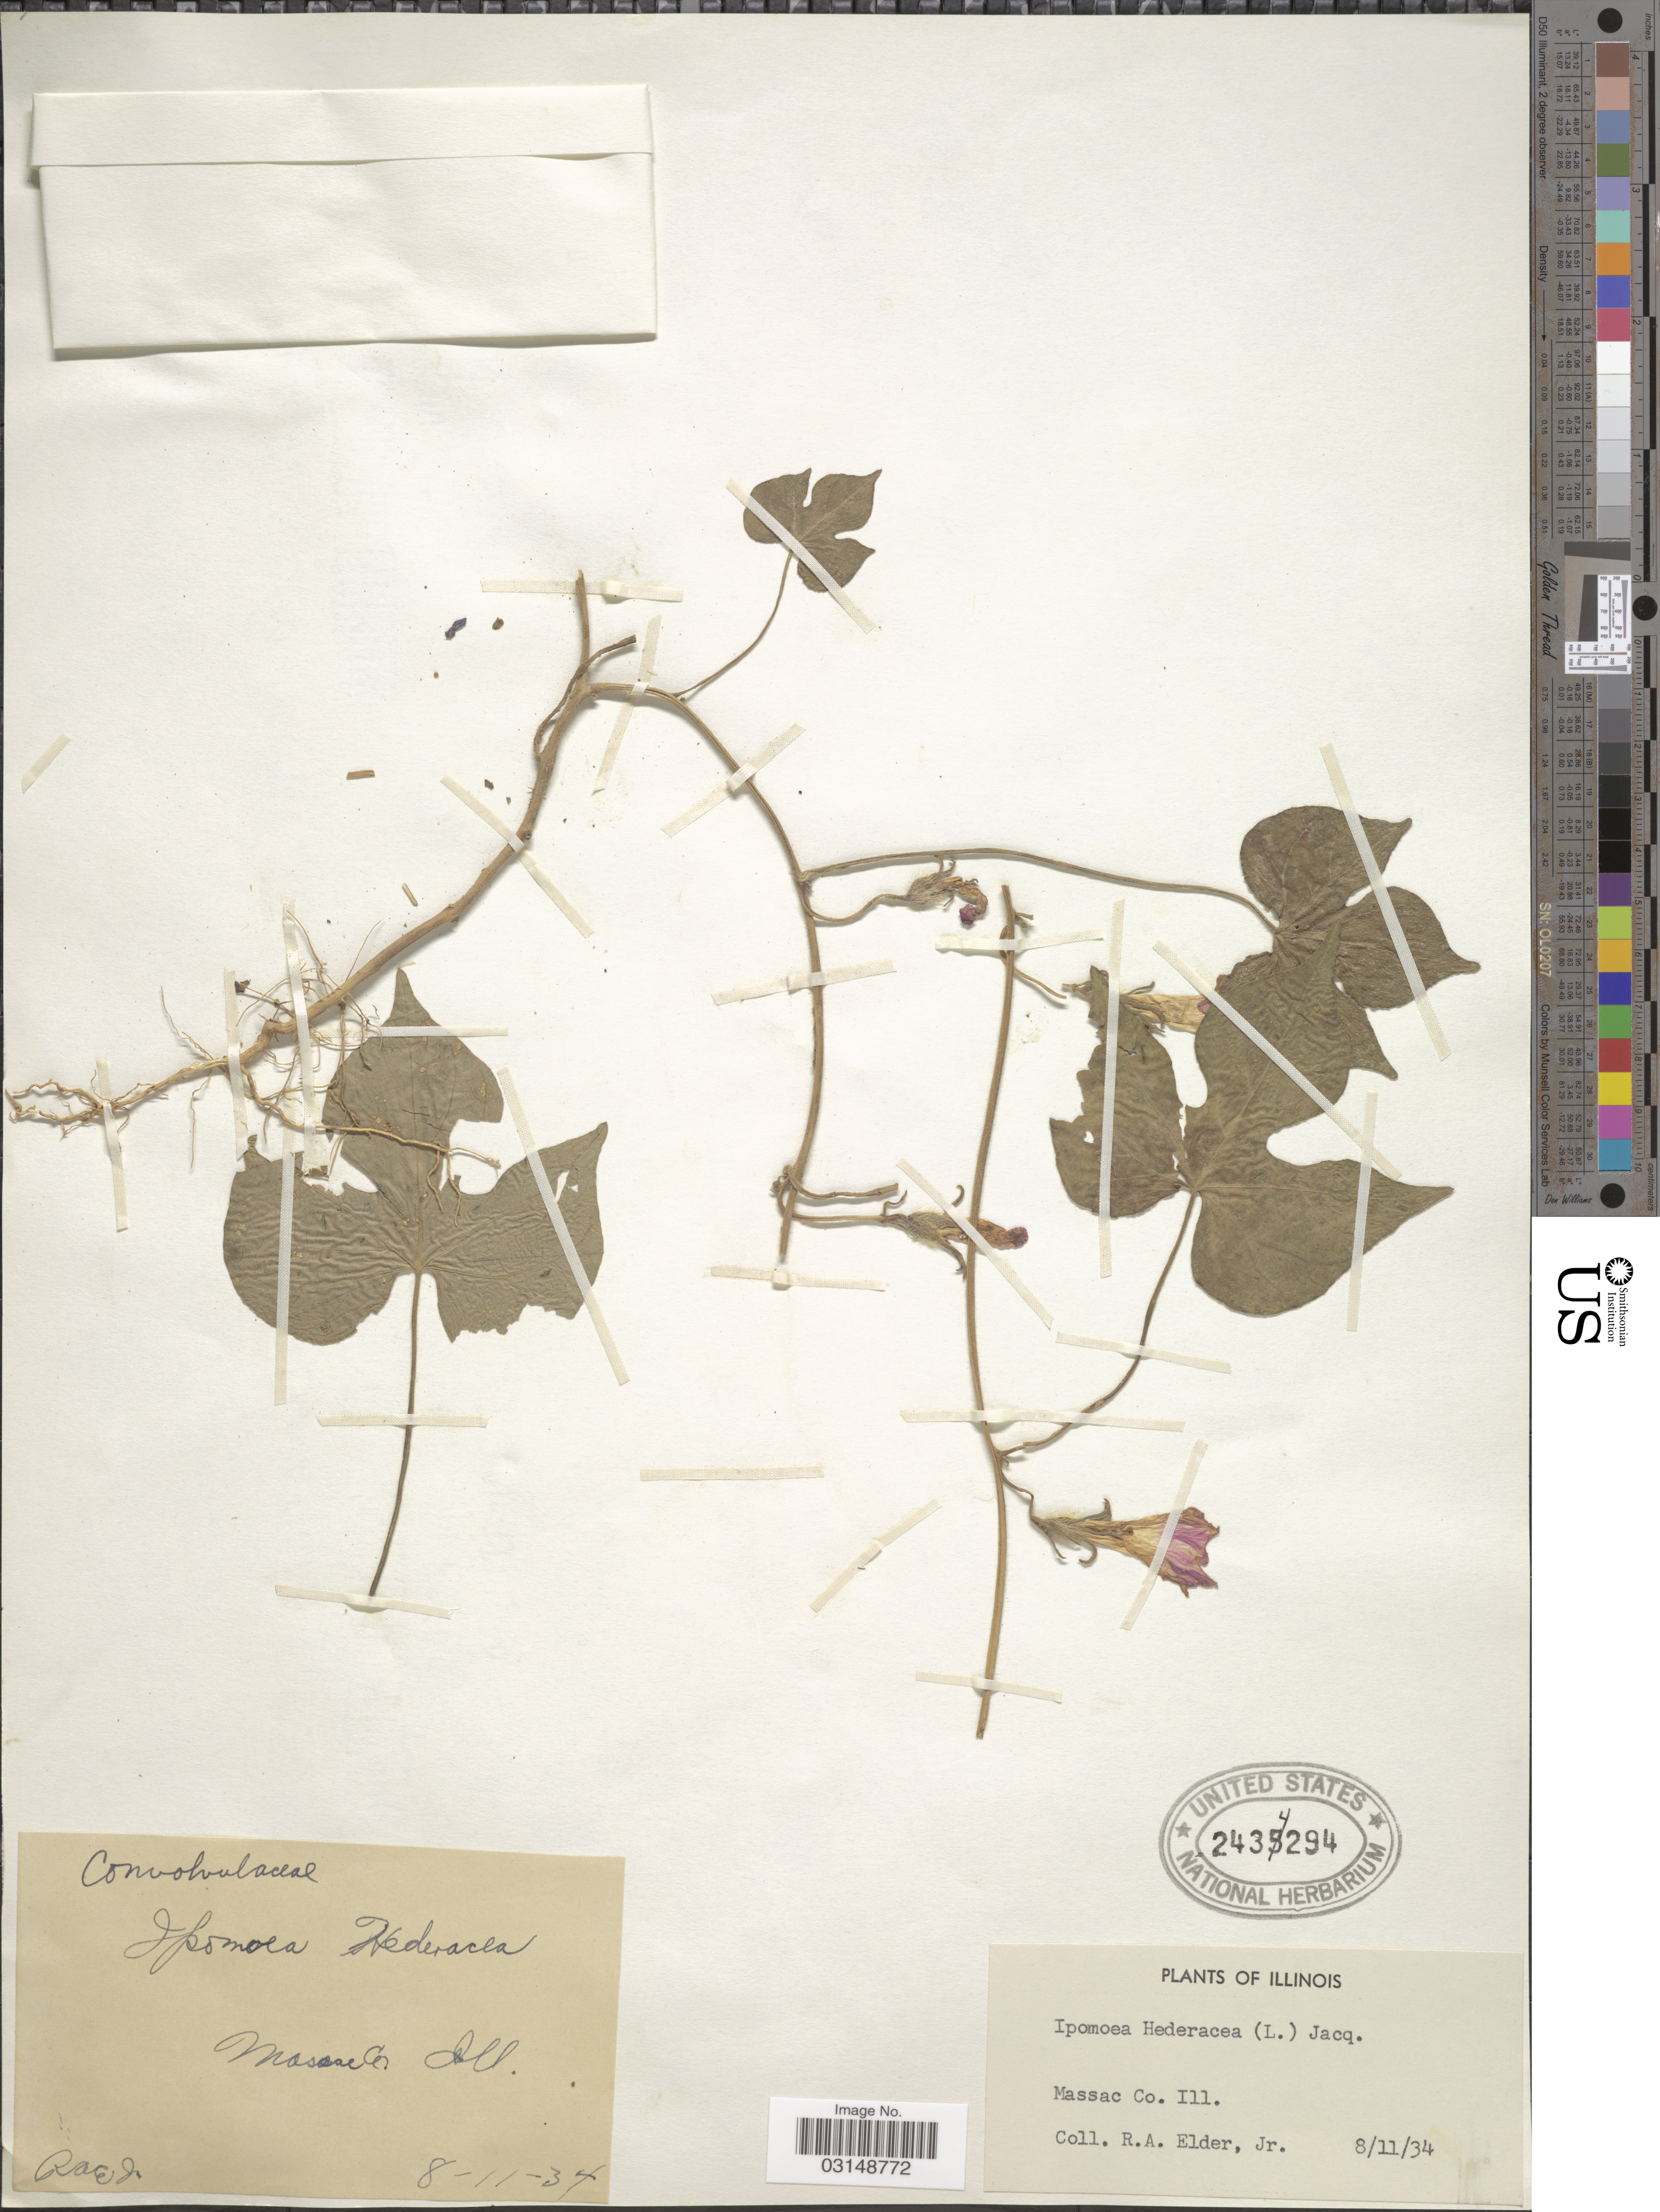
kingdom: Plantae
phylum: Tracheophyta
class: Magnoliopsida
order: Solanales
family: Convolvulaceae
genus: Ipomoea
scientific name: Ipomoea hederacea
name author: Jacq.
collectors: R. Elder Jr.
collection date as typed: Transcribed d/m/y: 11/8/34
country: United States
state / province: Illinois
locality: Massac Co.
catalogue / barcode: US 2434294